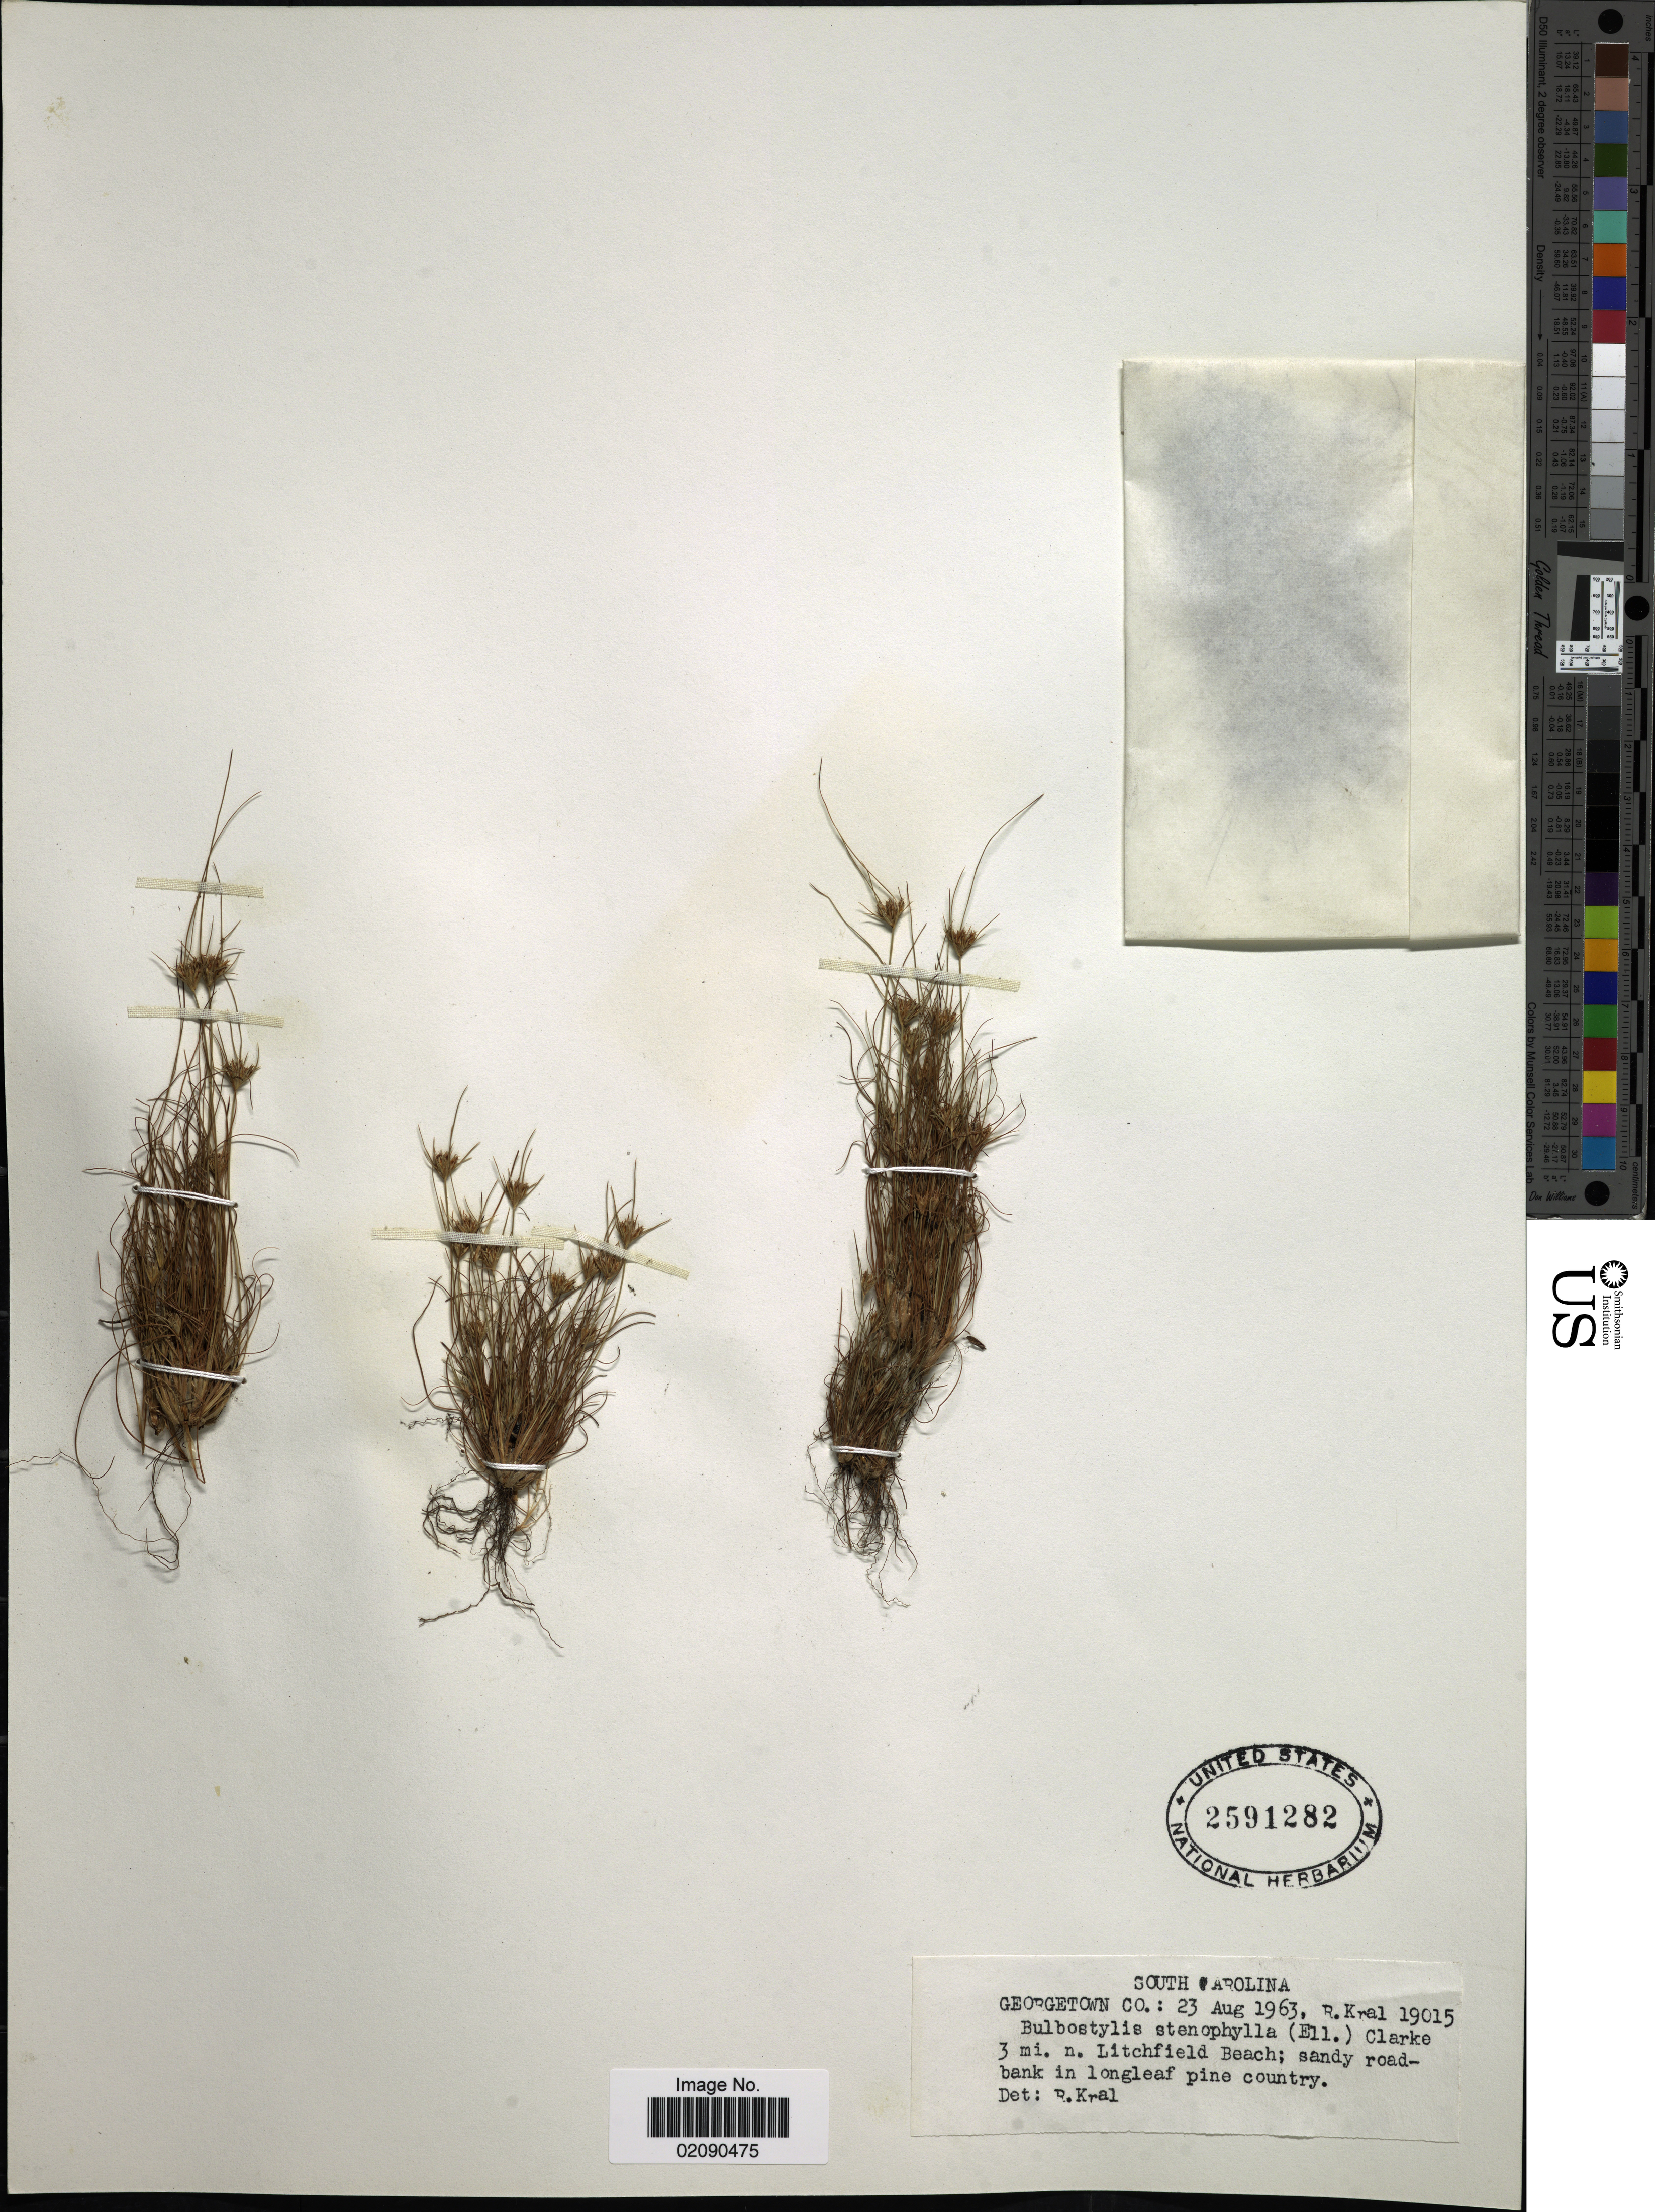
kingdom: Plantae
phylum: Tracheophyta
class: Liliopsida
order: Poales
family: Cyperaceae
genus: Bulbostylis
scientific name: Bulbostylis stenophylla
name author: (Elliott) C.B. Clarke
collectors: R. Kral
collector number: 19015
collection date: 1963-08-23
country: United States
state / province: South Carolina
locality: Georgetown Co, 3 mi n Litchfield Beach; sandy roadbank in longleaf pine country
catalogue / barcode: US 2591282